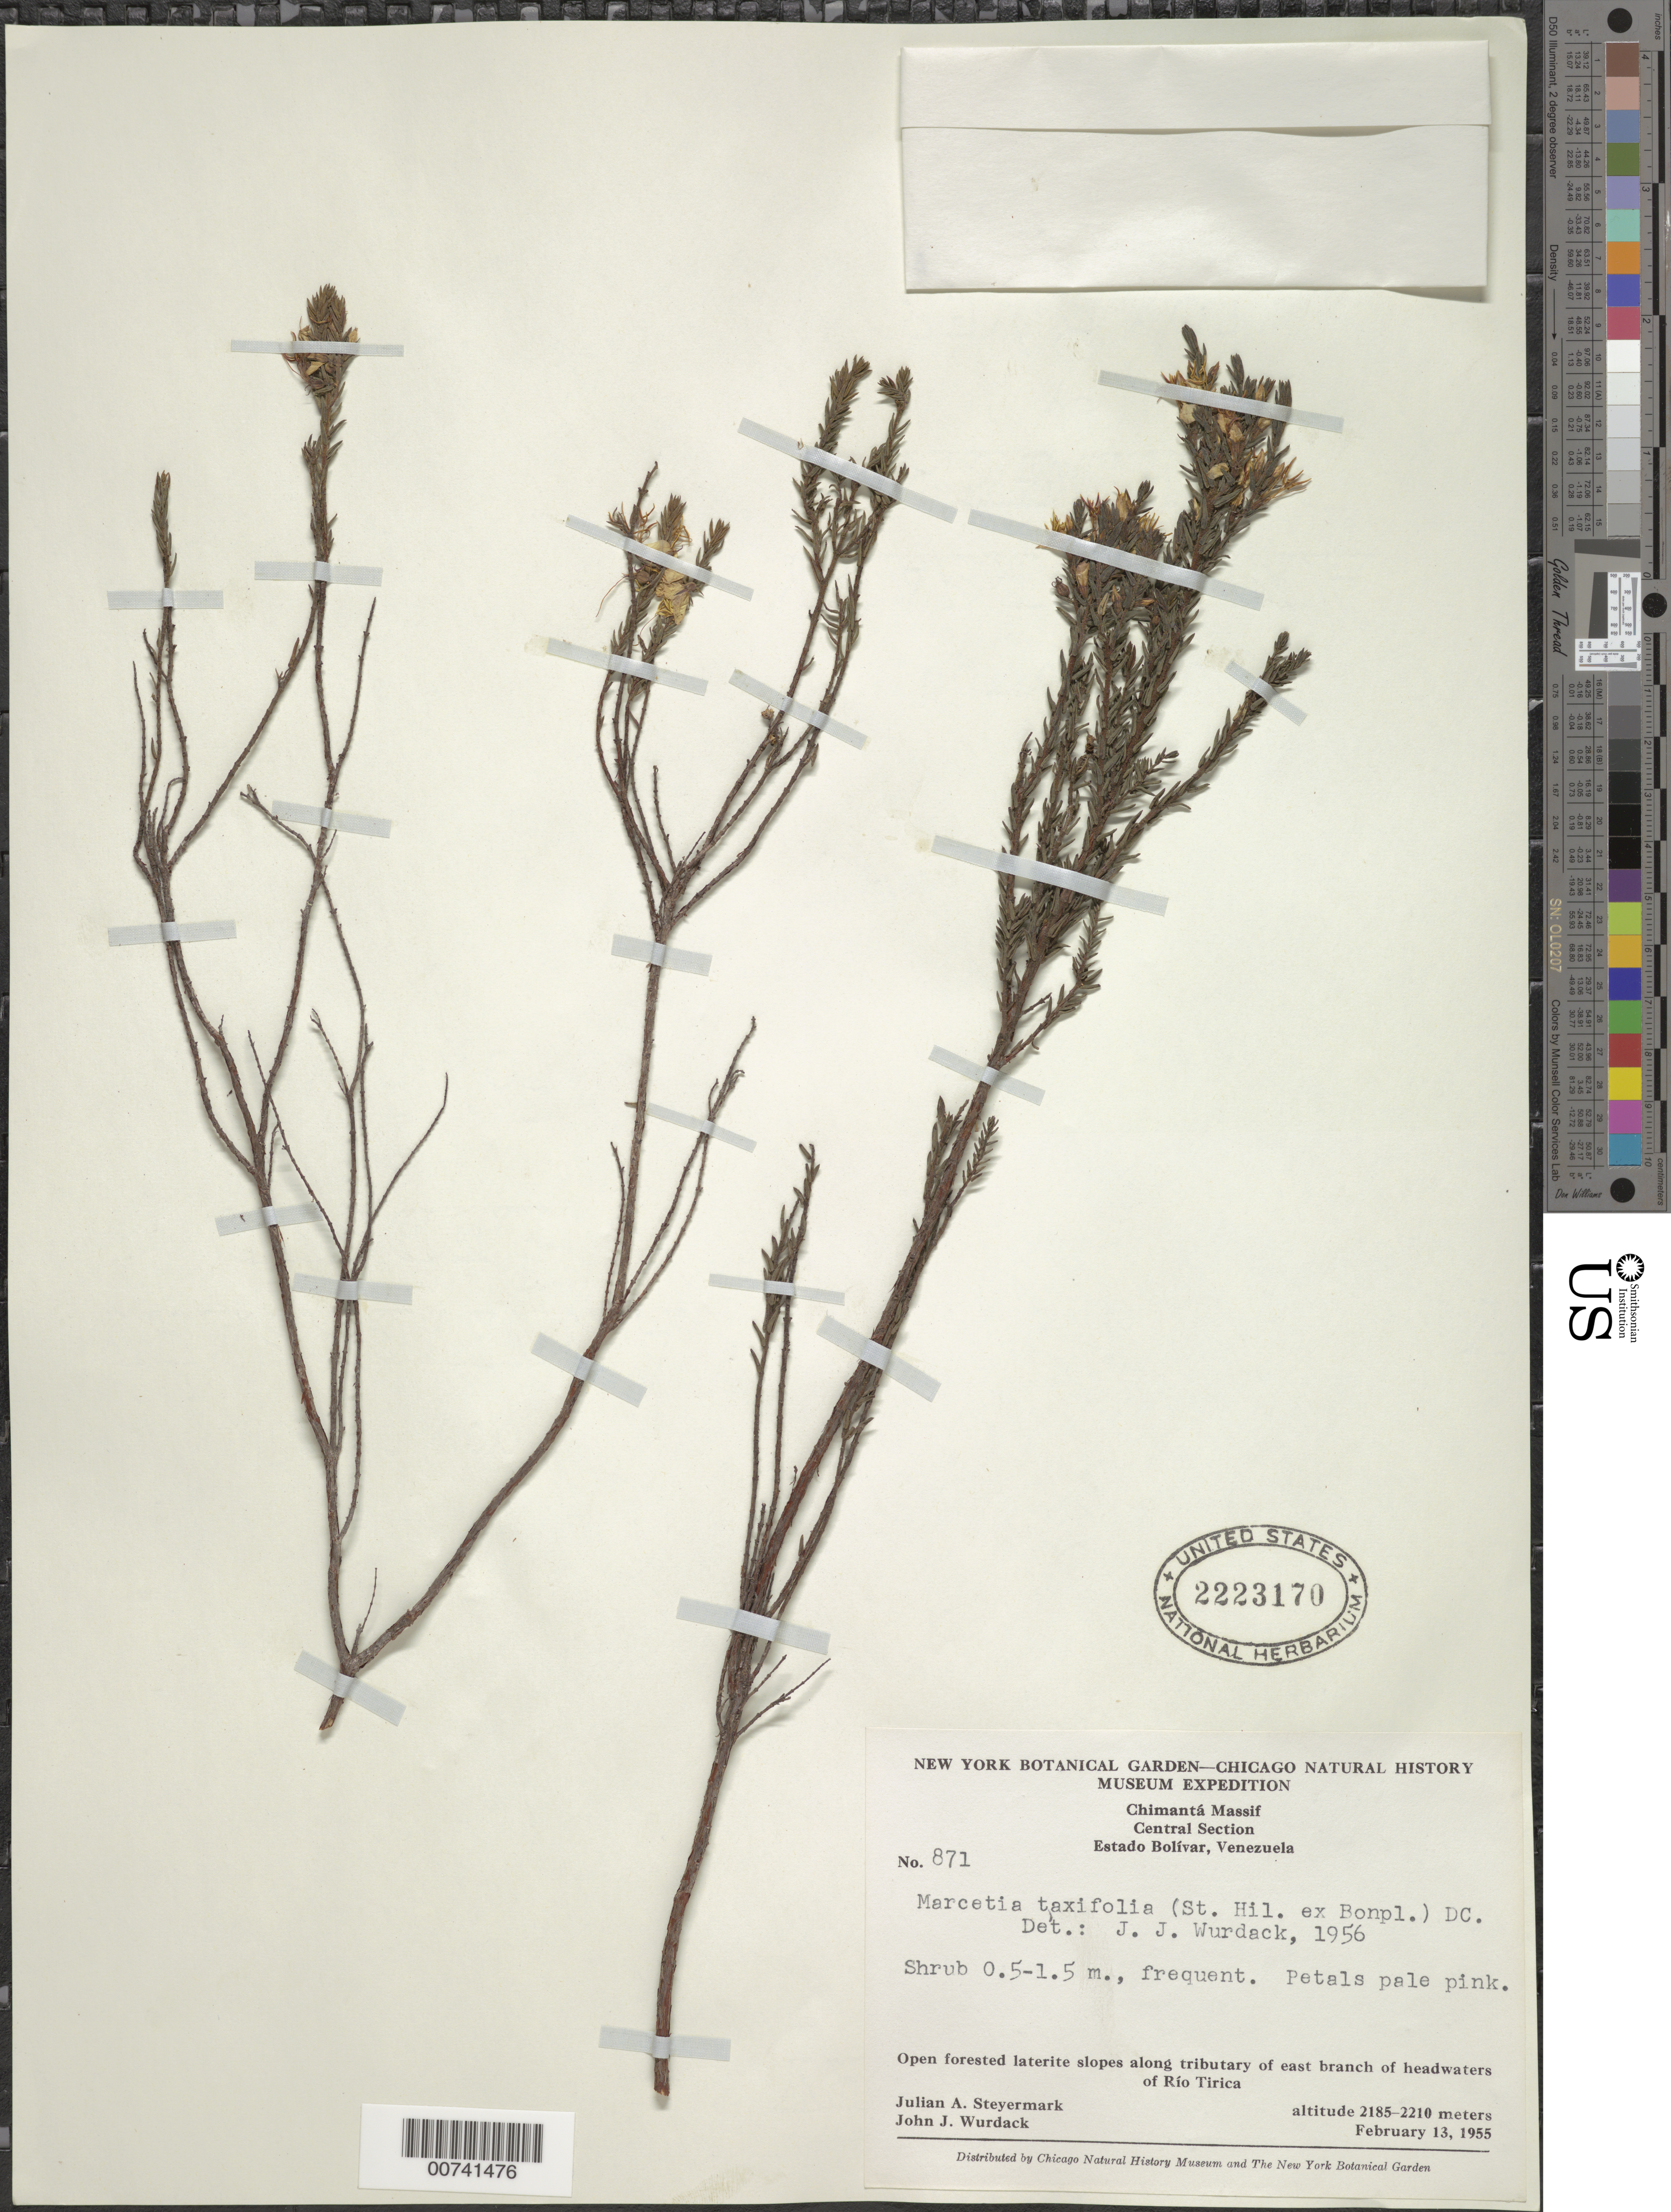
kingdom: Plantae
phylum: Tracheophyta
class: Magnoliopsida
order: Myrtales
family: Melastomataceae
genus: Marcetia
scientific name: Marcetia taxifolia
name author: (A. St.-Hil.) DC.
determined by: Wurdack, John J., (US), US (UNITED STATES)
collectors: J. Steyermark & J. J. Wurdack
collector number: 55 871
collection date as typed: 13-Feb-55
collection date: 1955-02-13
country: Venezuela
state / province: Bolívar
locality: Chimantá Massif, central section; along tributary valley of east branch of headwaters of Río Tirica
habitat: Open forested rocky slopes above savanna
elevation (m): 2185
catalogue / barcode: US 2223170